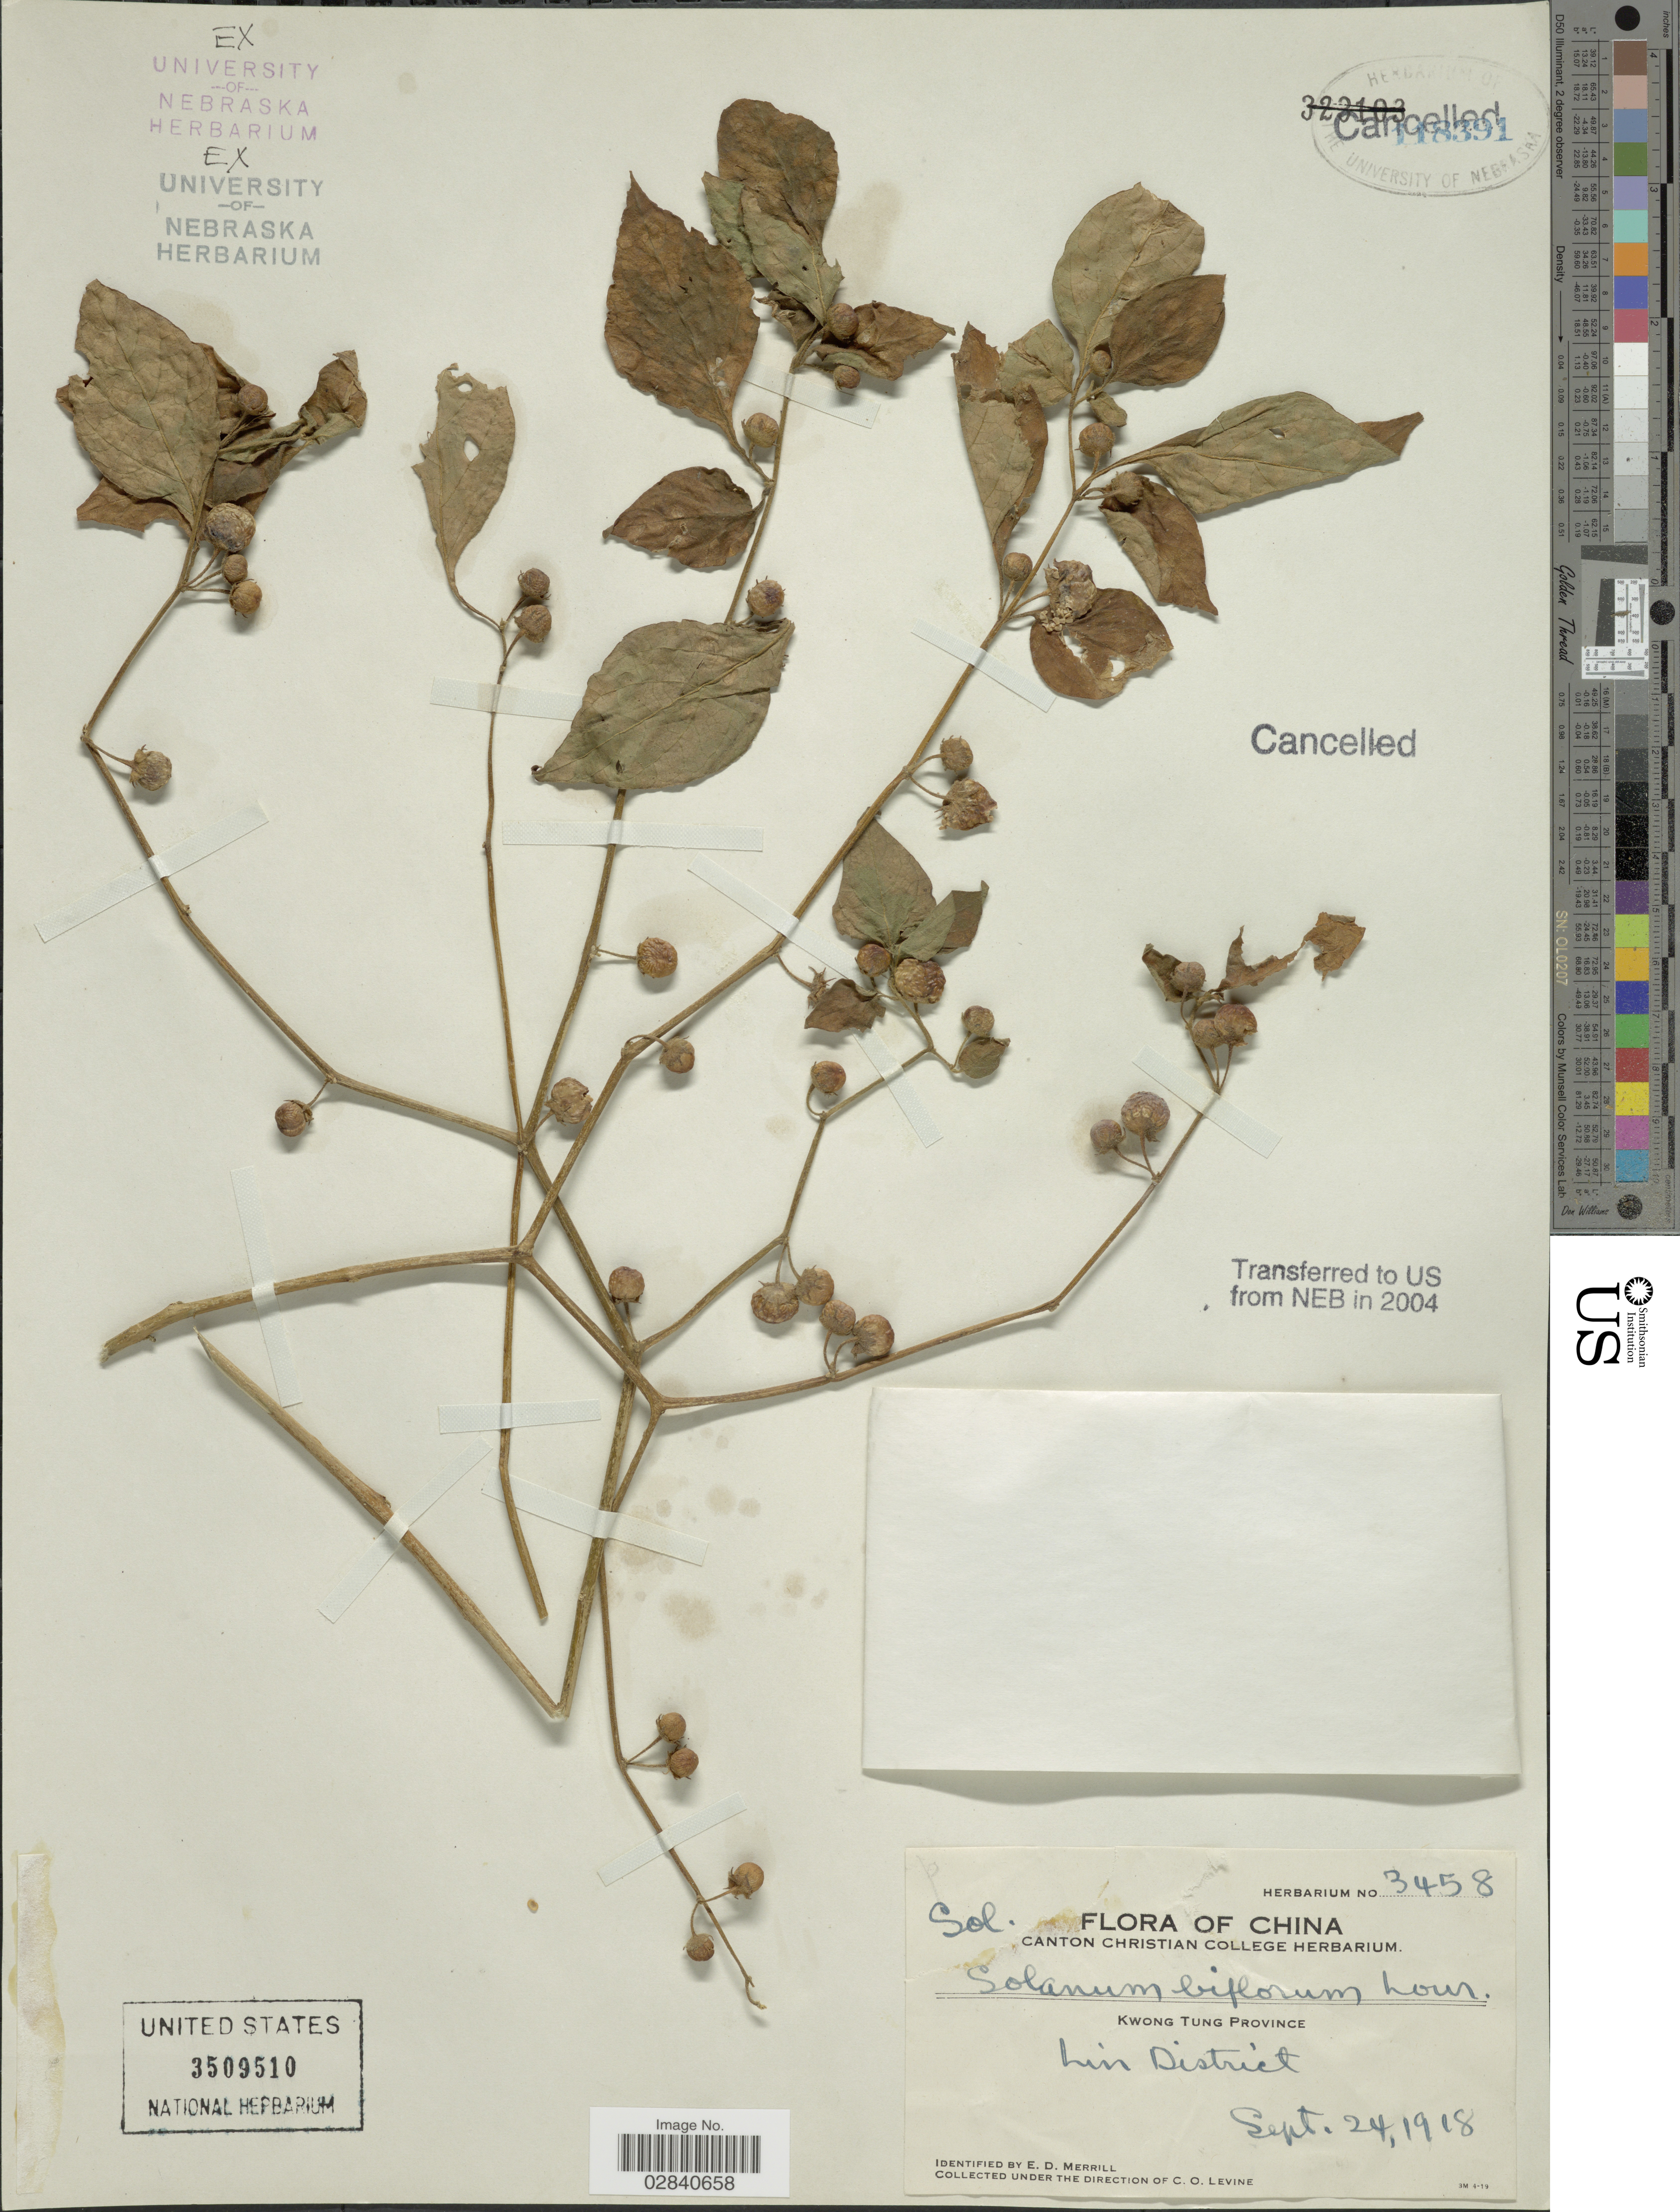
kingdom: Plantae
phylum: Tracheophyta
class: Magnoliopsida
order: Solanales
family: Solanaceae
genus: Lycianthes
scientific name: Lycianthes biflora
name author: (Lour.) Bitter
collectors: C. O. Levine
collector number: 3458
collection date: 1918-09-24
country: China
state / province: Guangdong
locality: Kwong Tung Province. Lin District.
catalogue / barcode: US 3509510